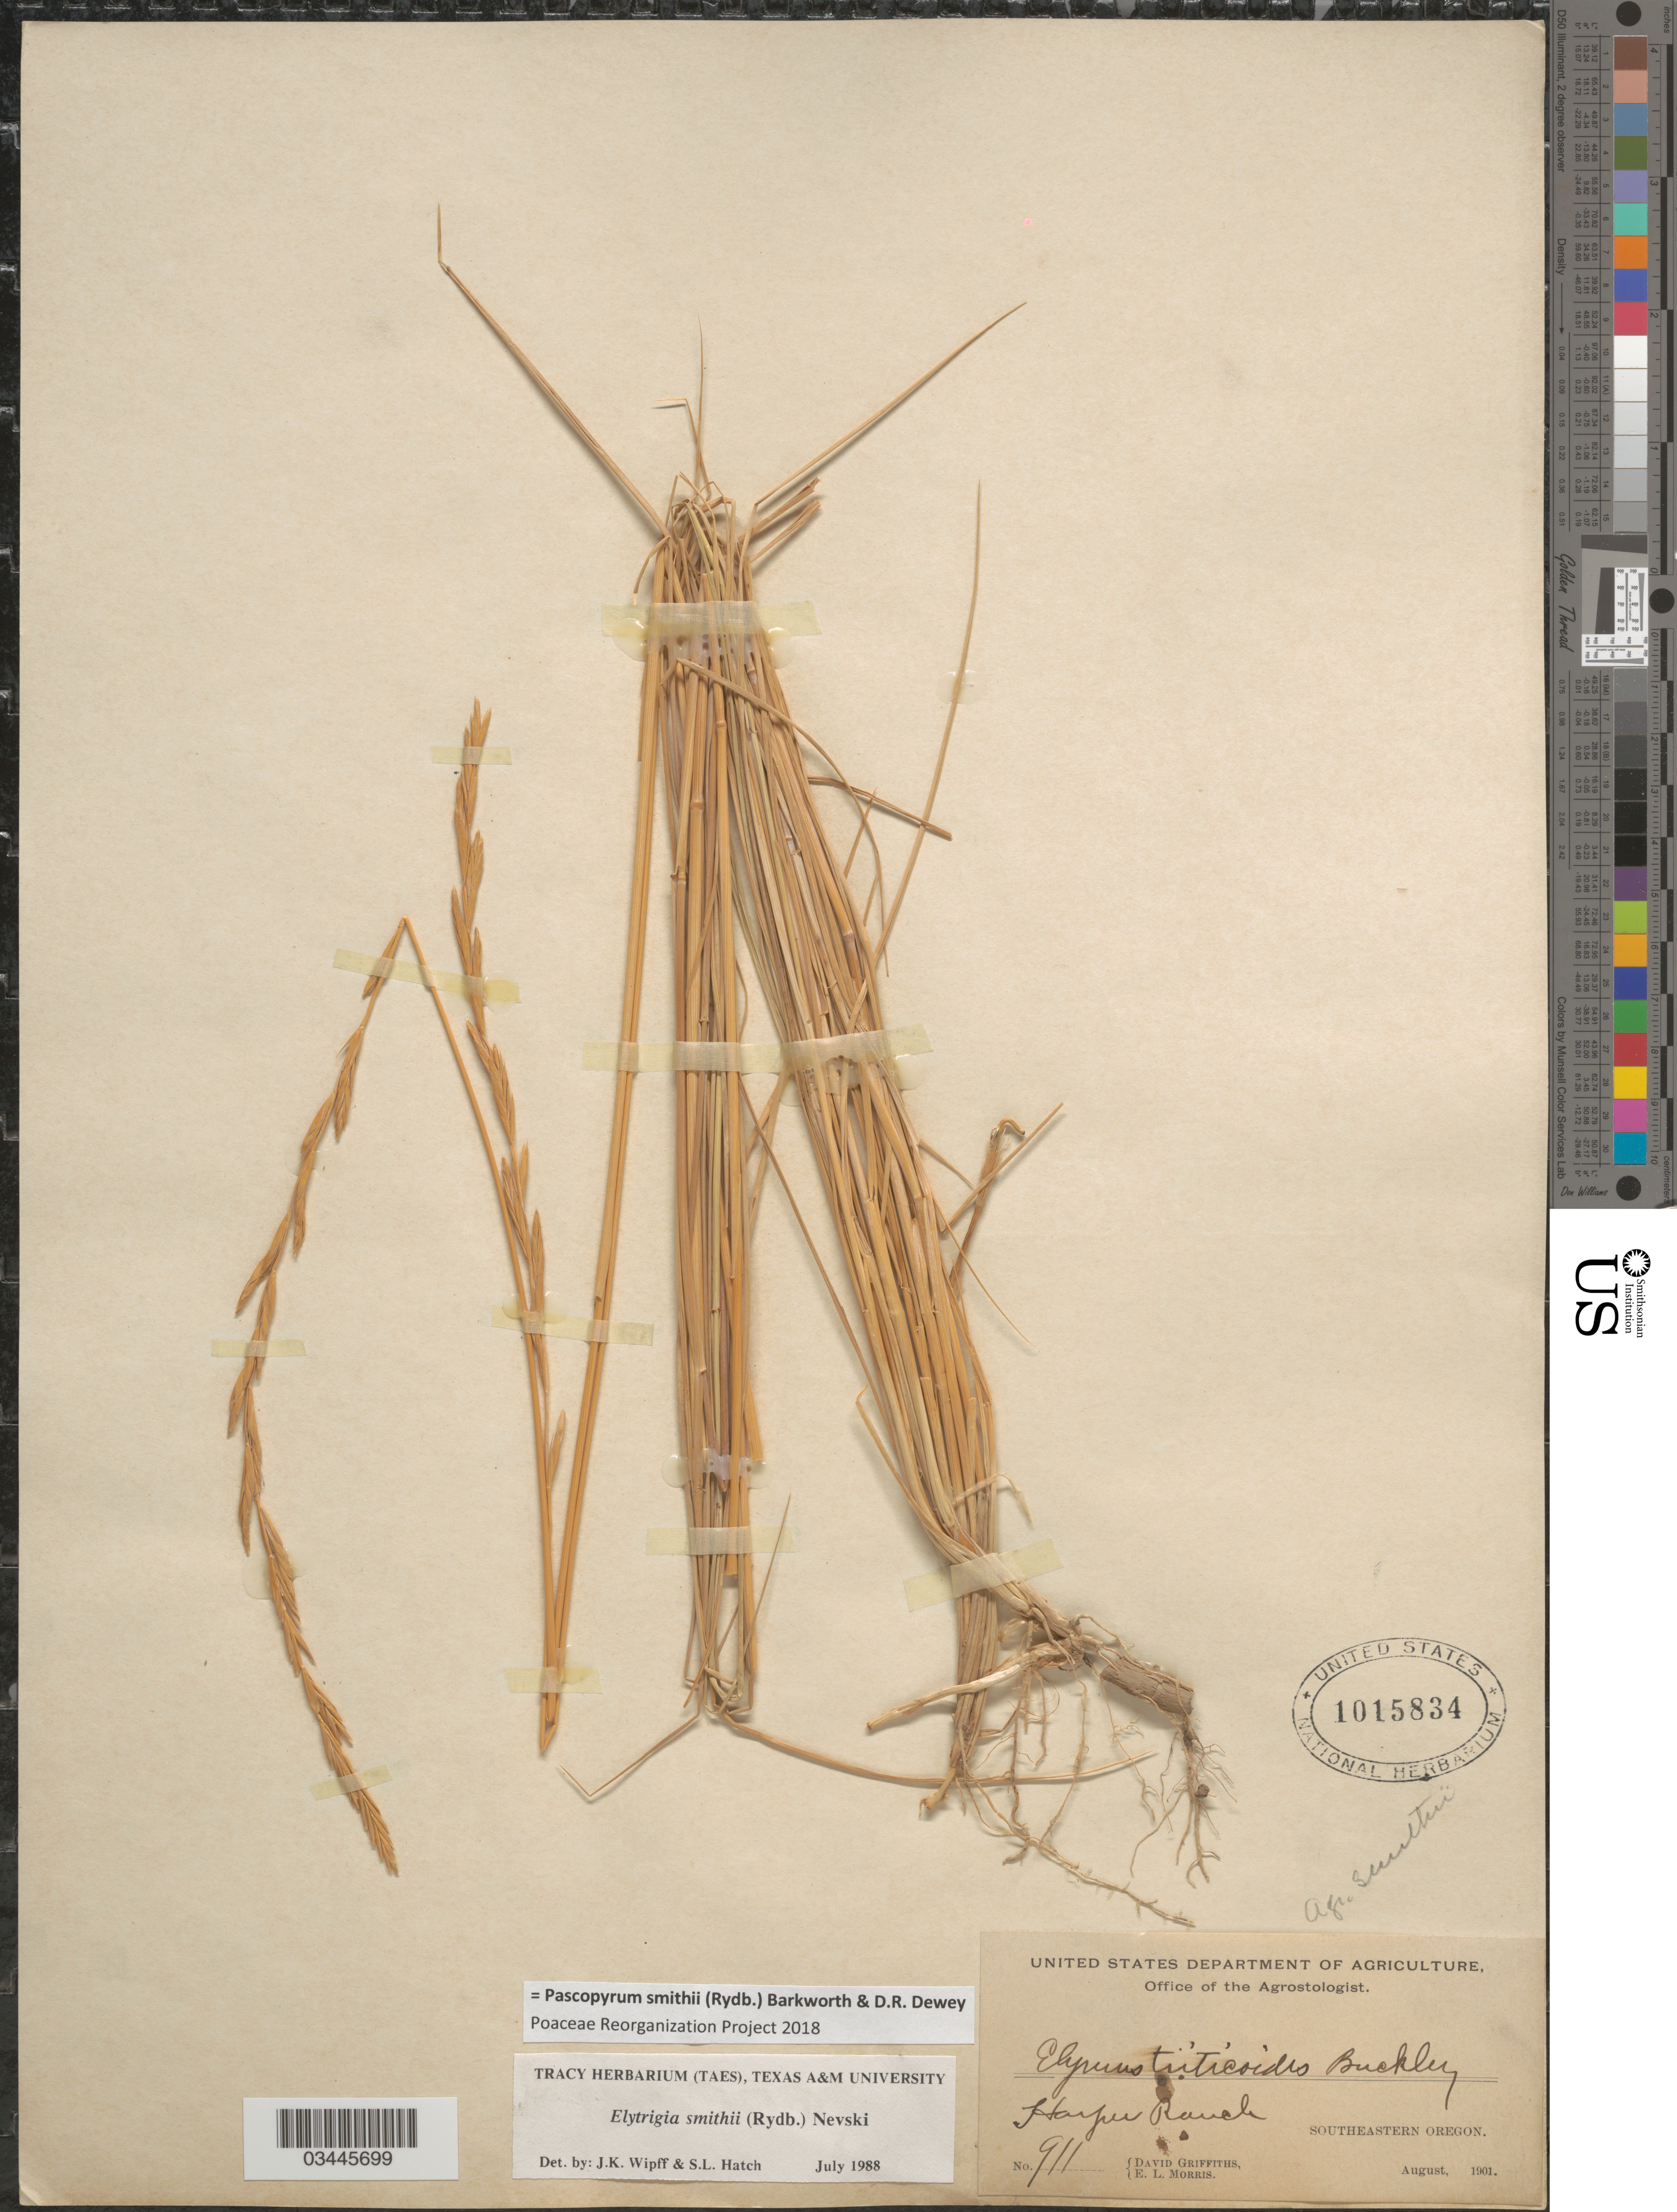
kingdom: Plantae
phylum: Tracheophyta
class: Liliopsida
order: Poales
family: Poaceae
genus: Pascopyrum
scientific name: Pascopyrum smithii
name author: (Rydb.) Barkworth & Dewey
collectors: D. Griffiths & E. Morris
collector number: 911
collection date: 1901-08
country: United States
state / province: Oregon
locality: Harper Ranch. Southeastern Oregon.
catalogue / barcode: US 1015834